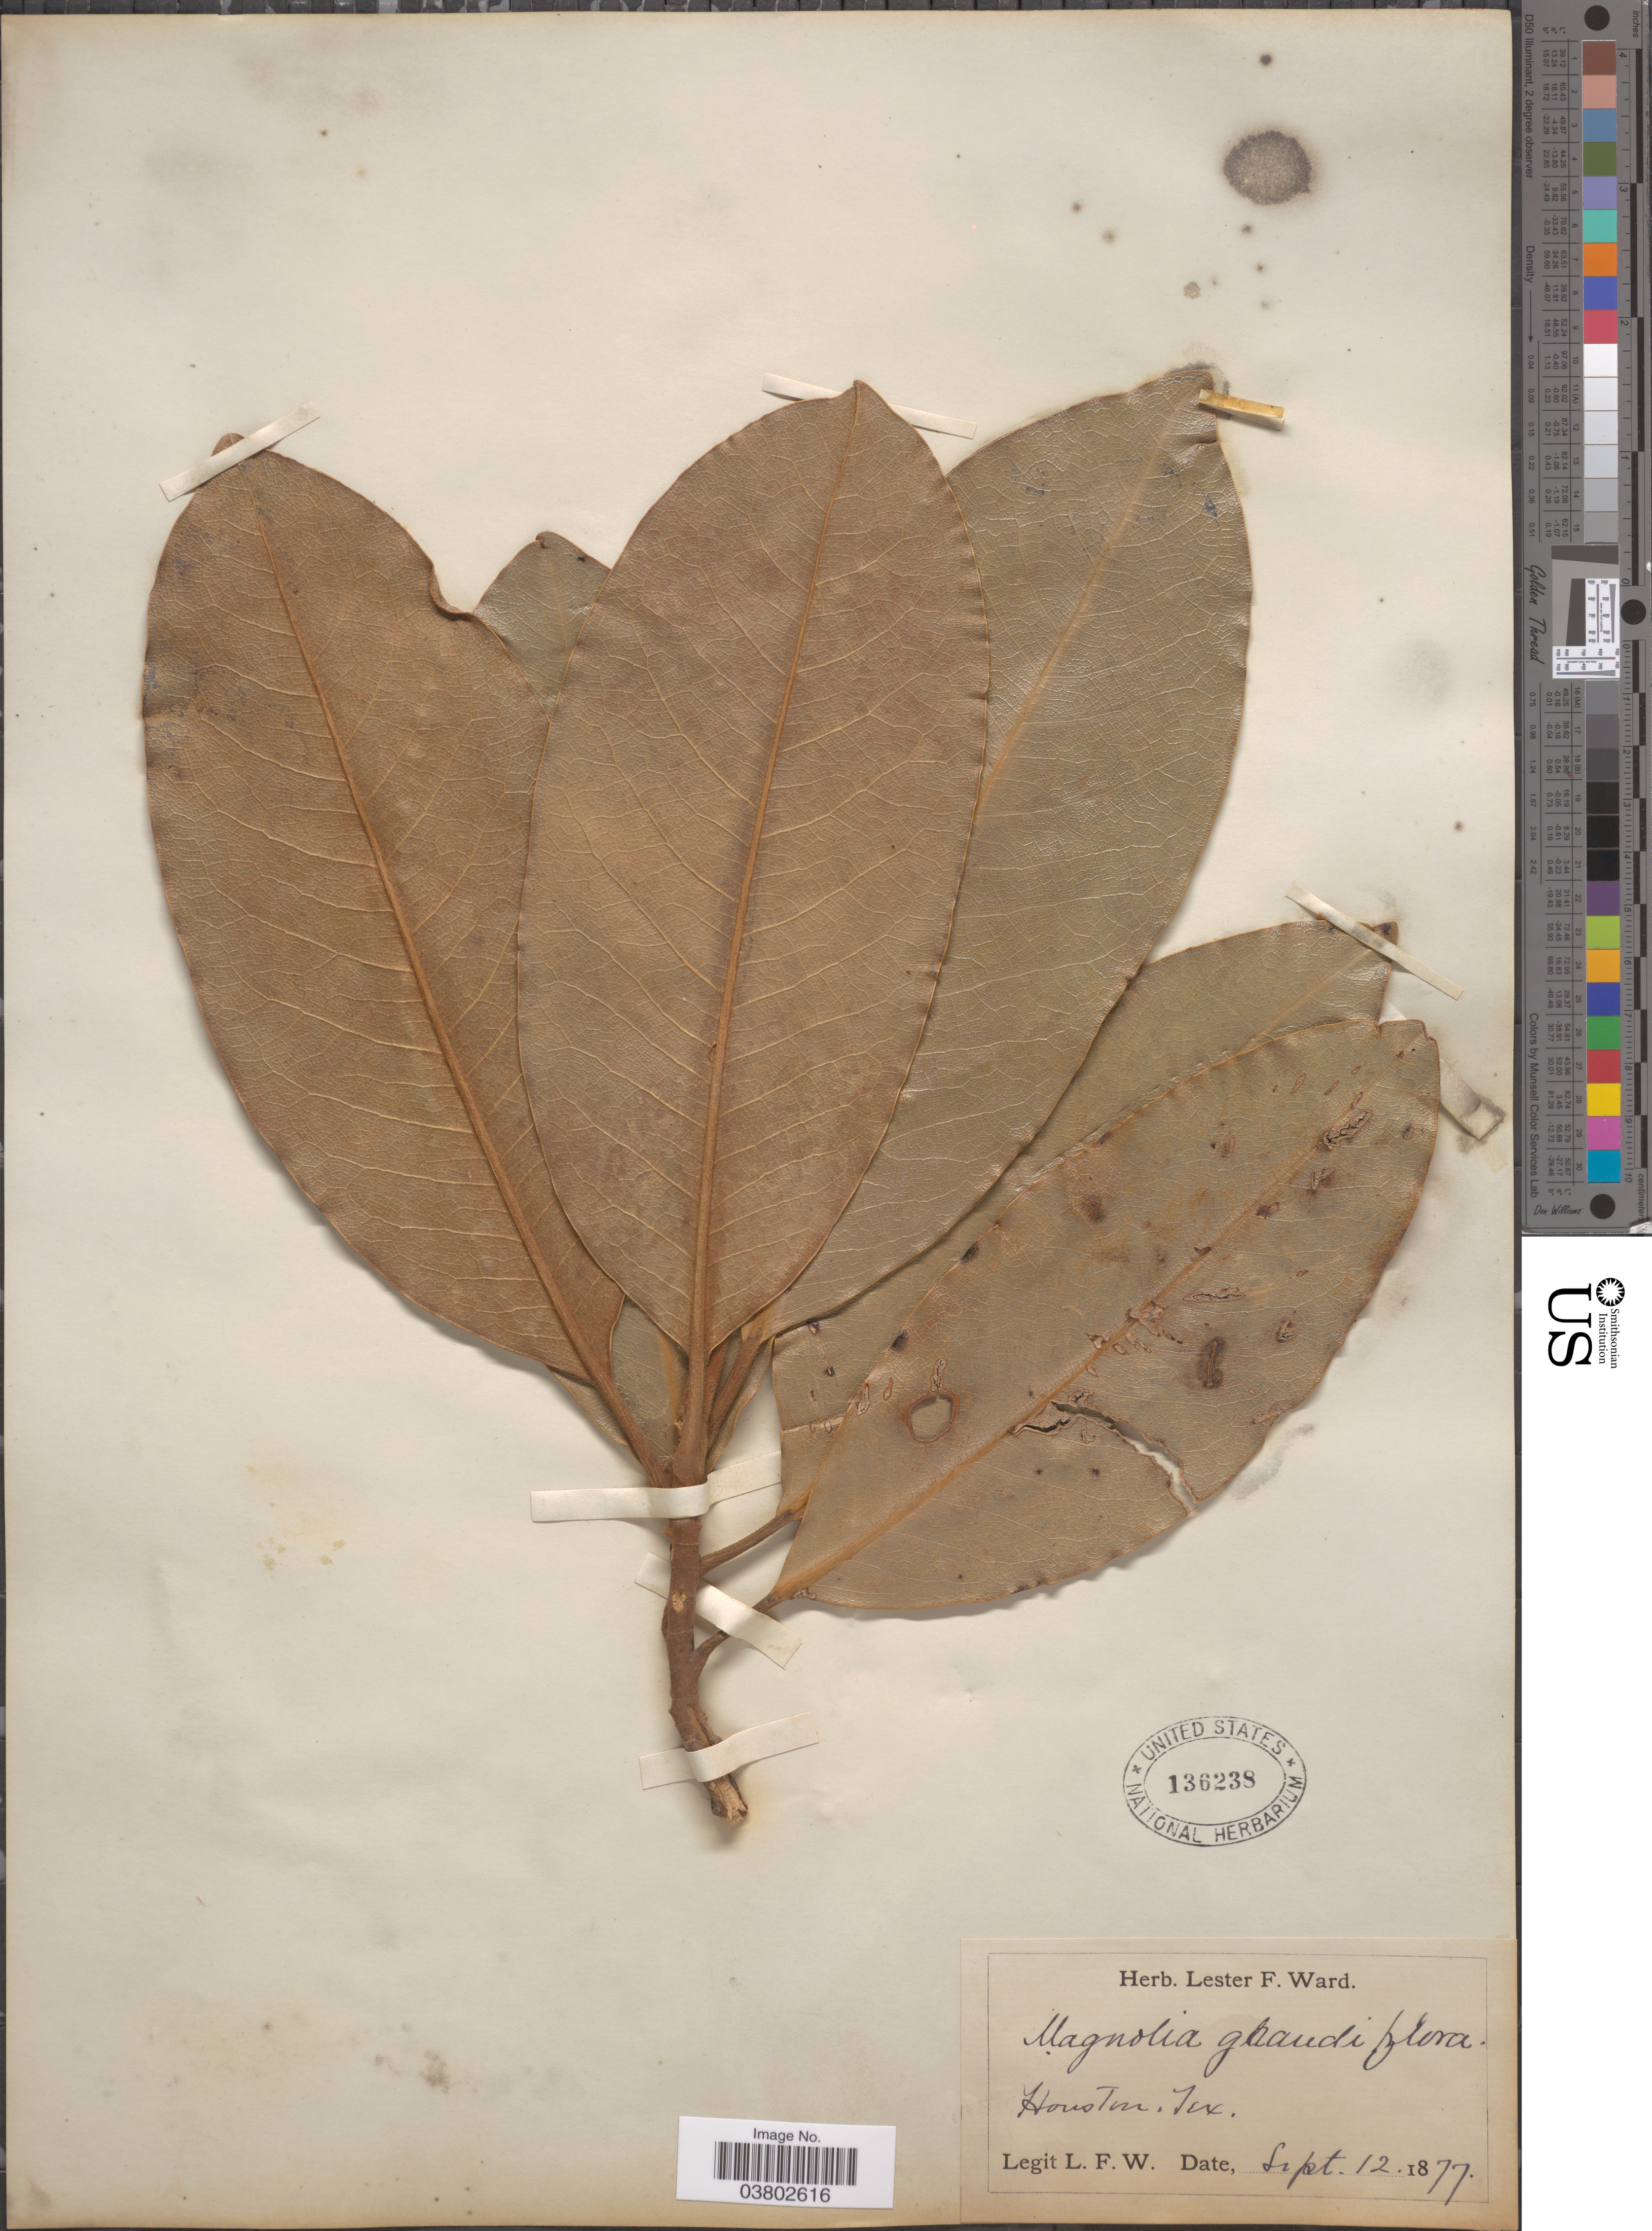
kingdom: Plantae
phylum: Tracheophyta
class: Magnoliopsida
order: Magnoliales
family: Magnoliaceae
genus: Magnolia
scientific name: Magnolia grandiflora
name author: L.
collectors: L. F. Ward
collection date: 1877-09-12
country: United States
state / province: Texas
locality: Houston.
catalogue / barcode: US 136238